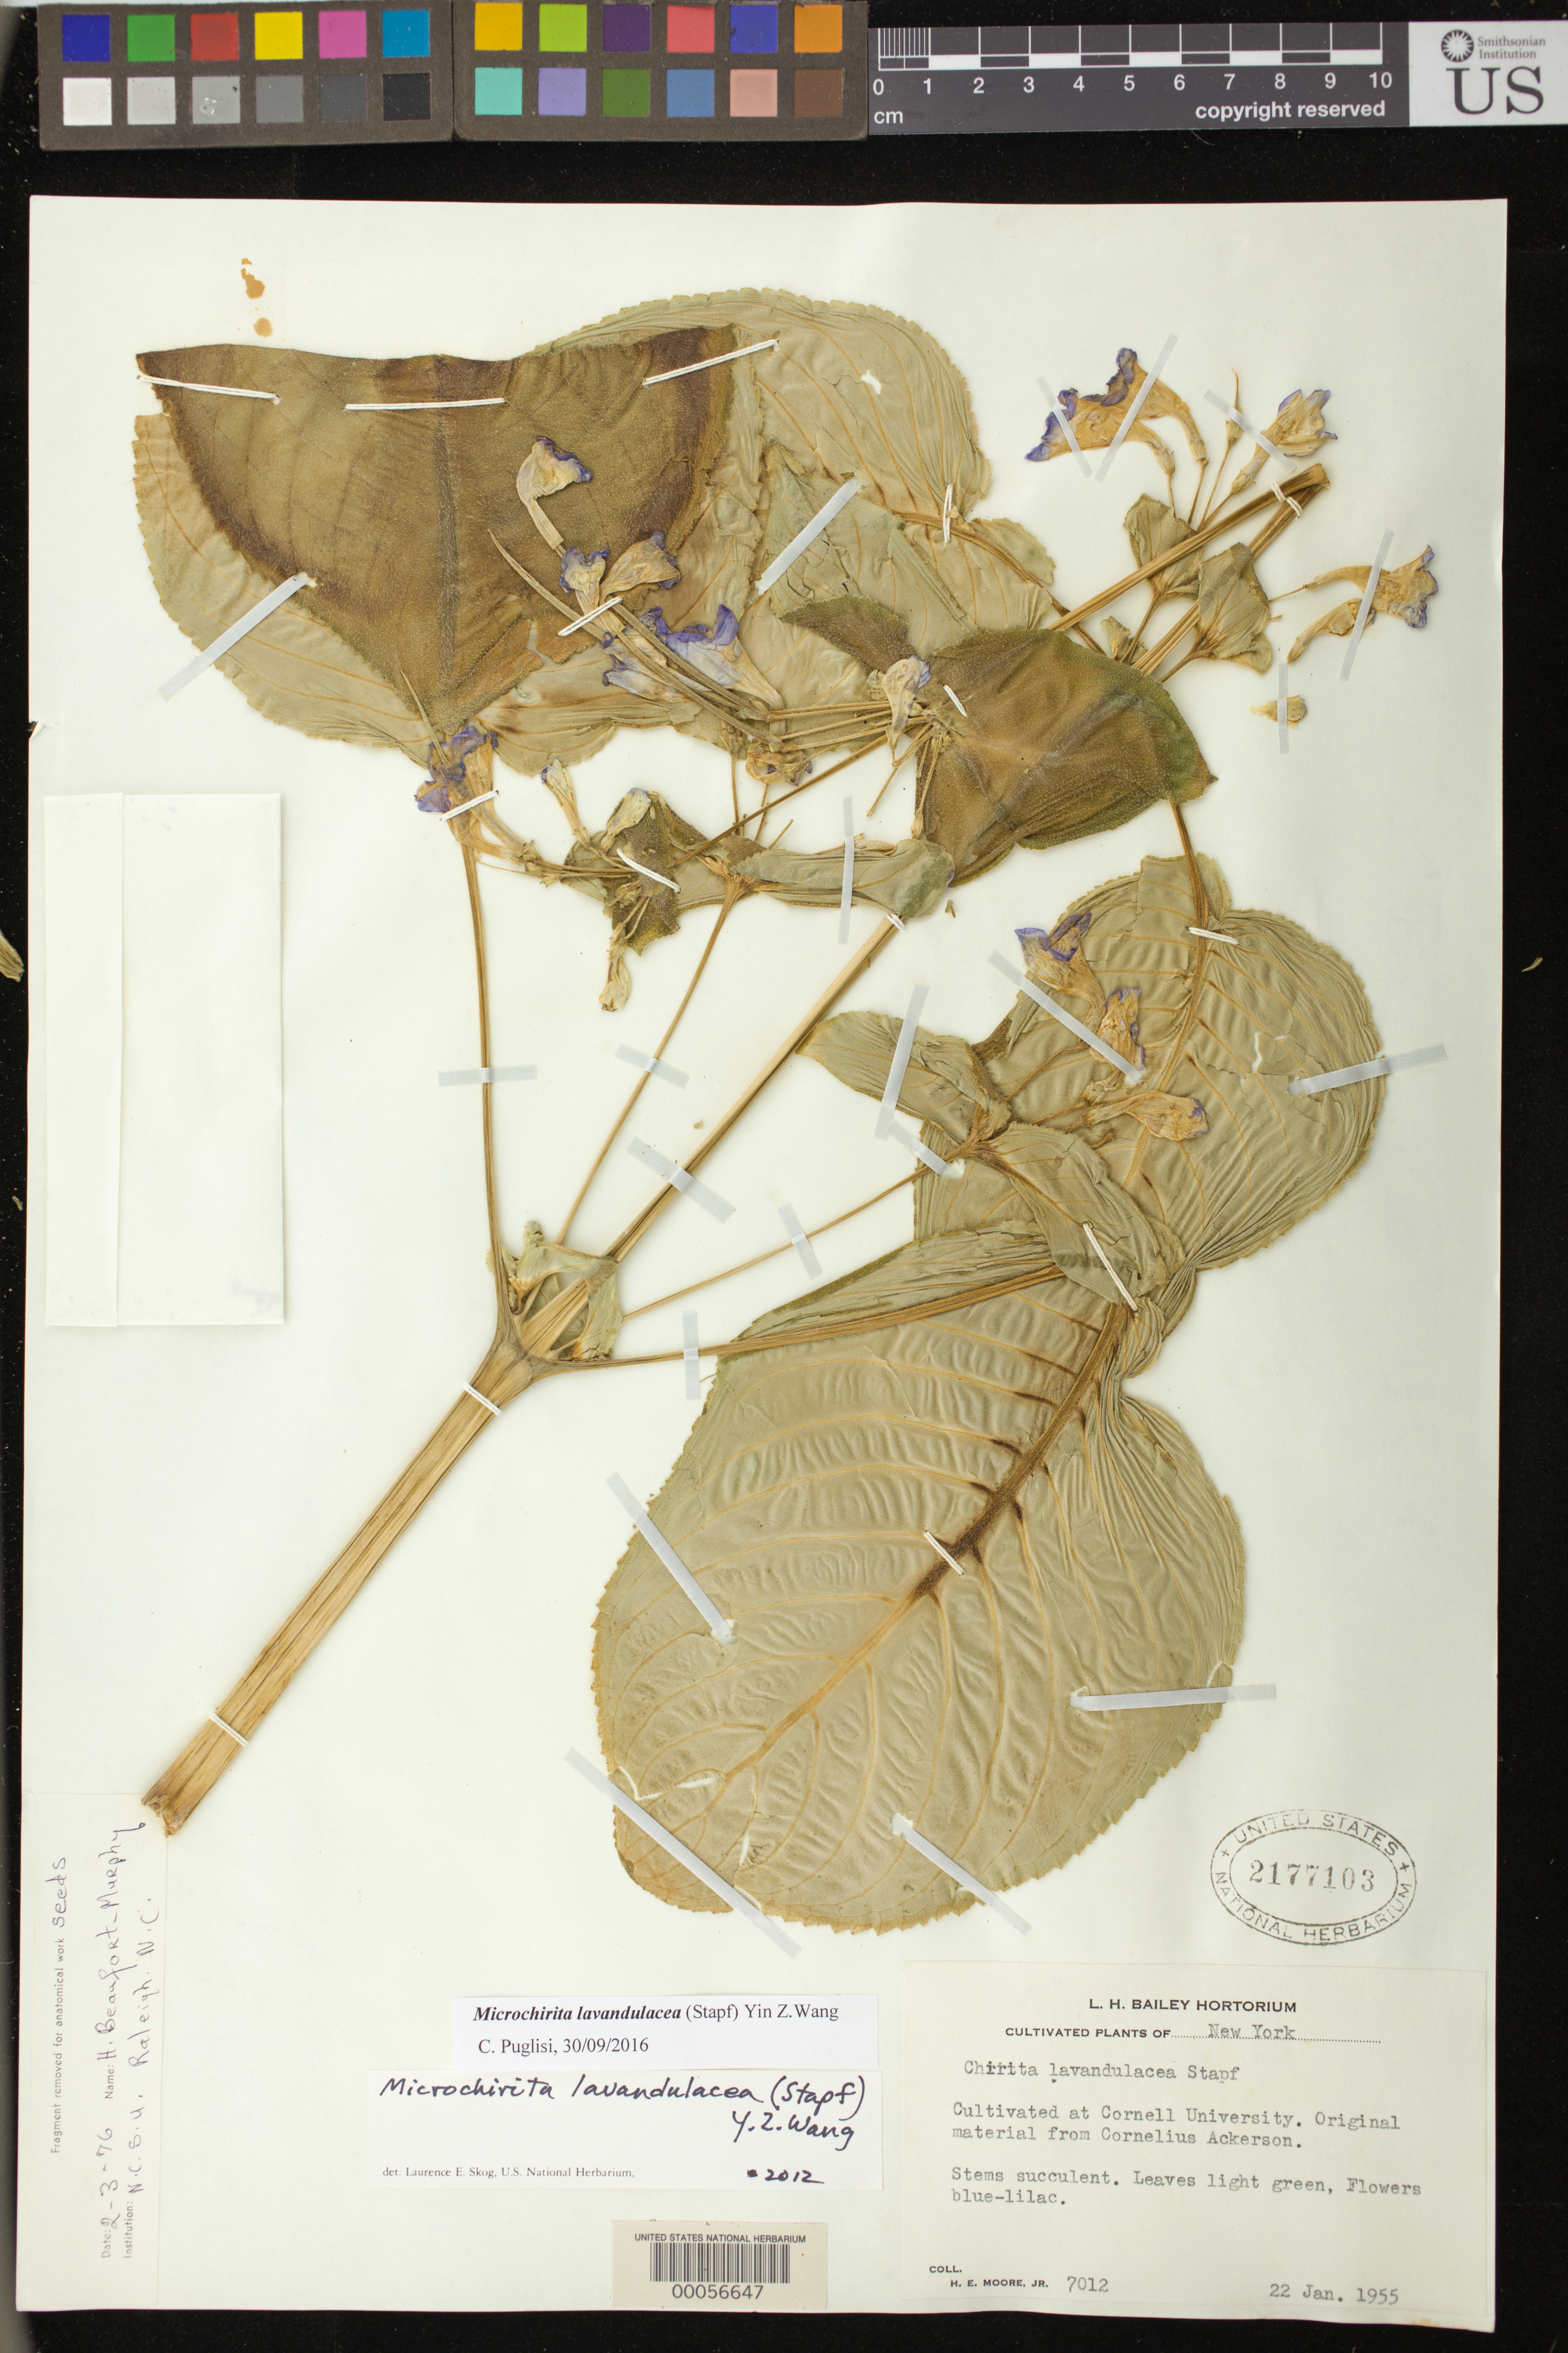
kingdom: Plantae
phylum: Tracheophyta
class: Magnoliopsida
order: Lamiales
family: Gesneriaceae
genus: Microchirita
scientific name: Microchirita lavandulacea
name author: (Stapf) Y.Z. Wang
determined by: Skog, Laurence E.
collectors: H. E. Moore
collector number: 7012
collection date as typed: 22 Jan 1955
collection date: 1955-01-22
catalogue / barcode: US 2177103